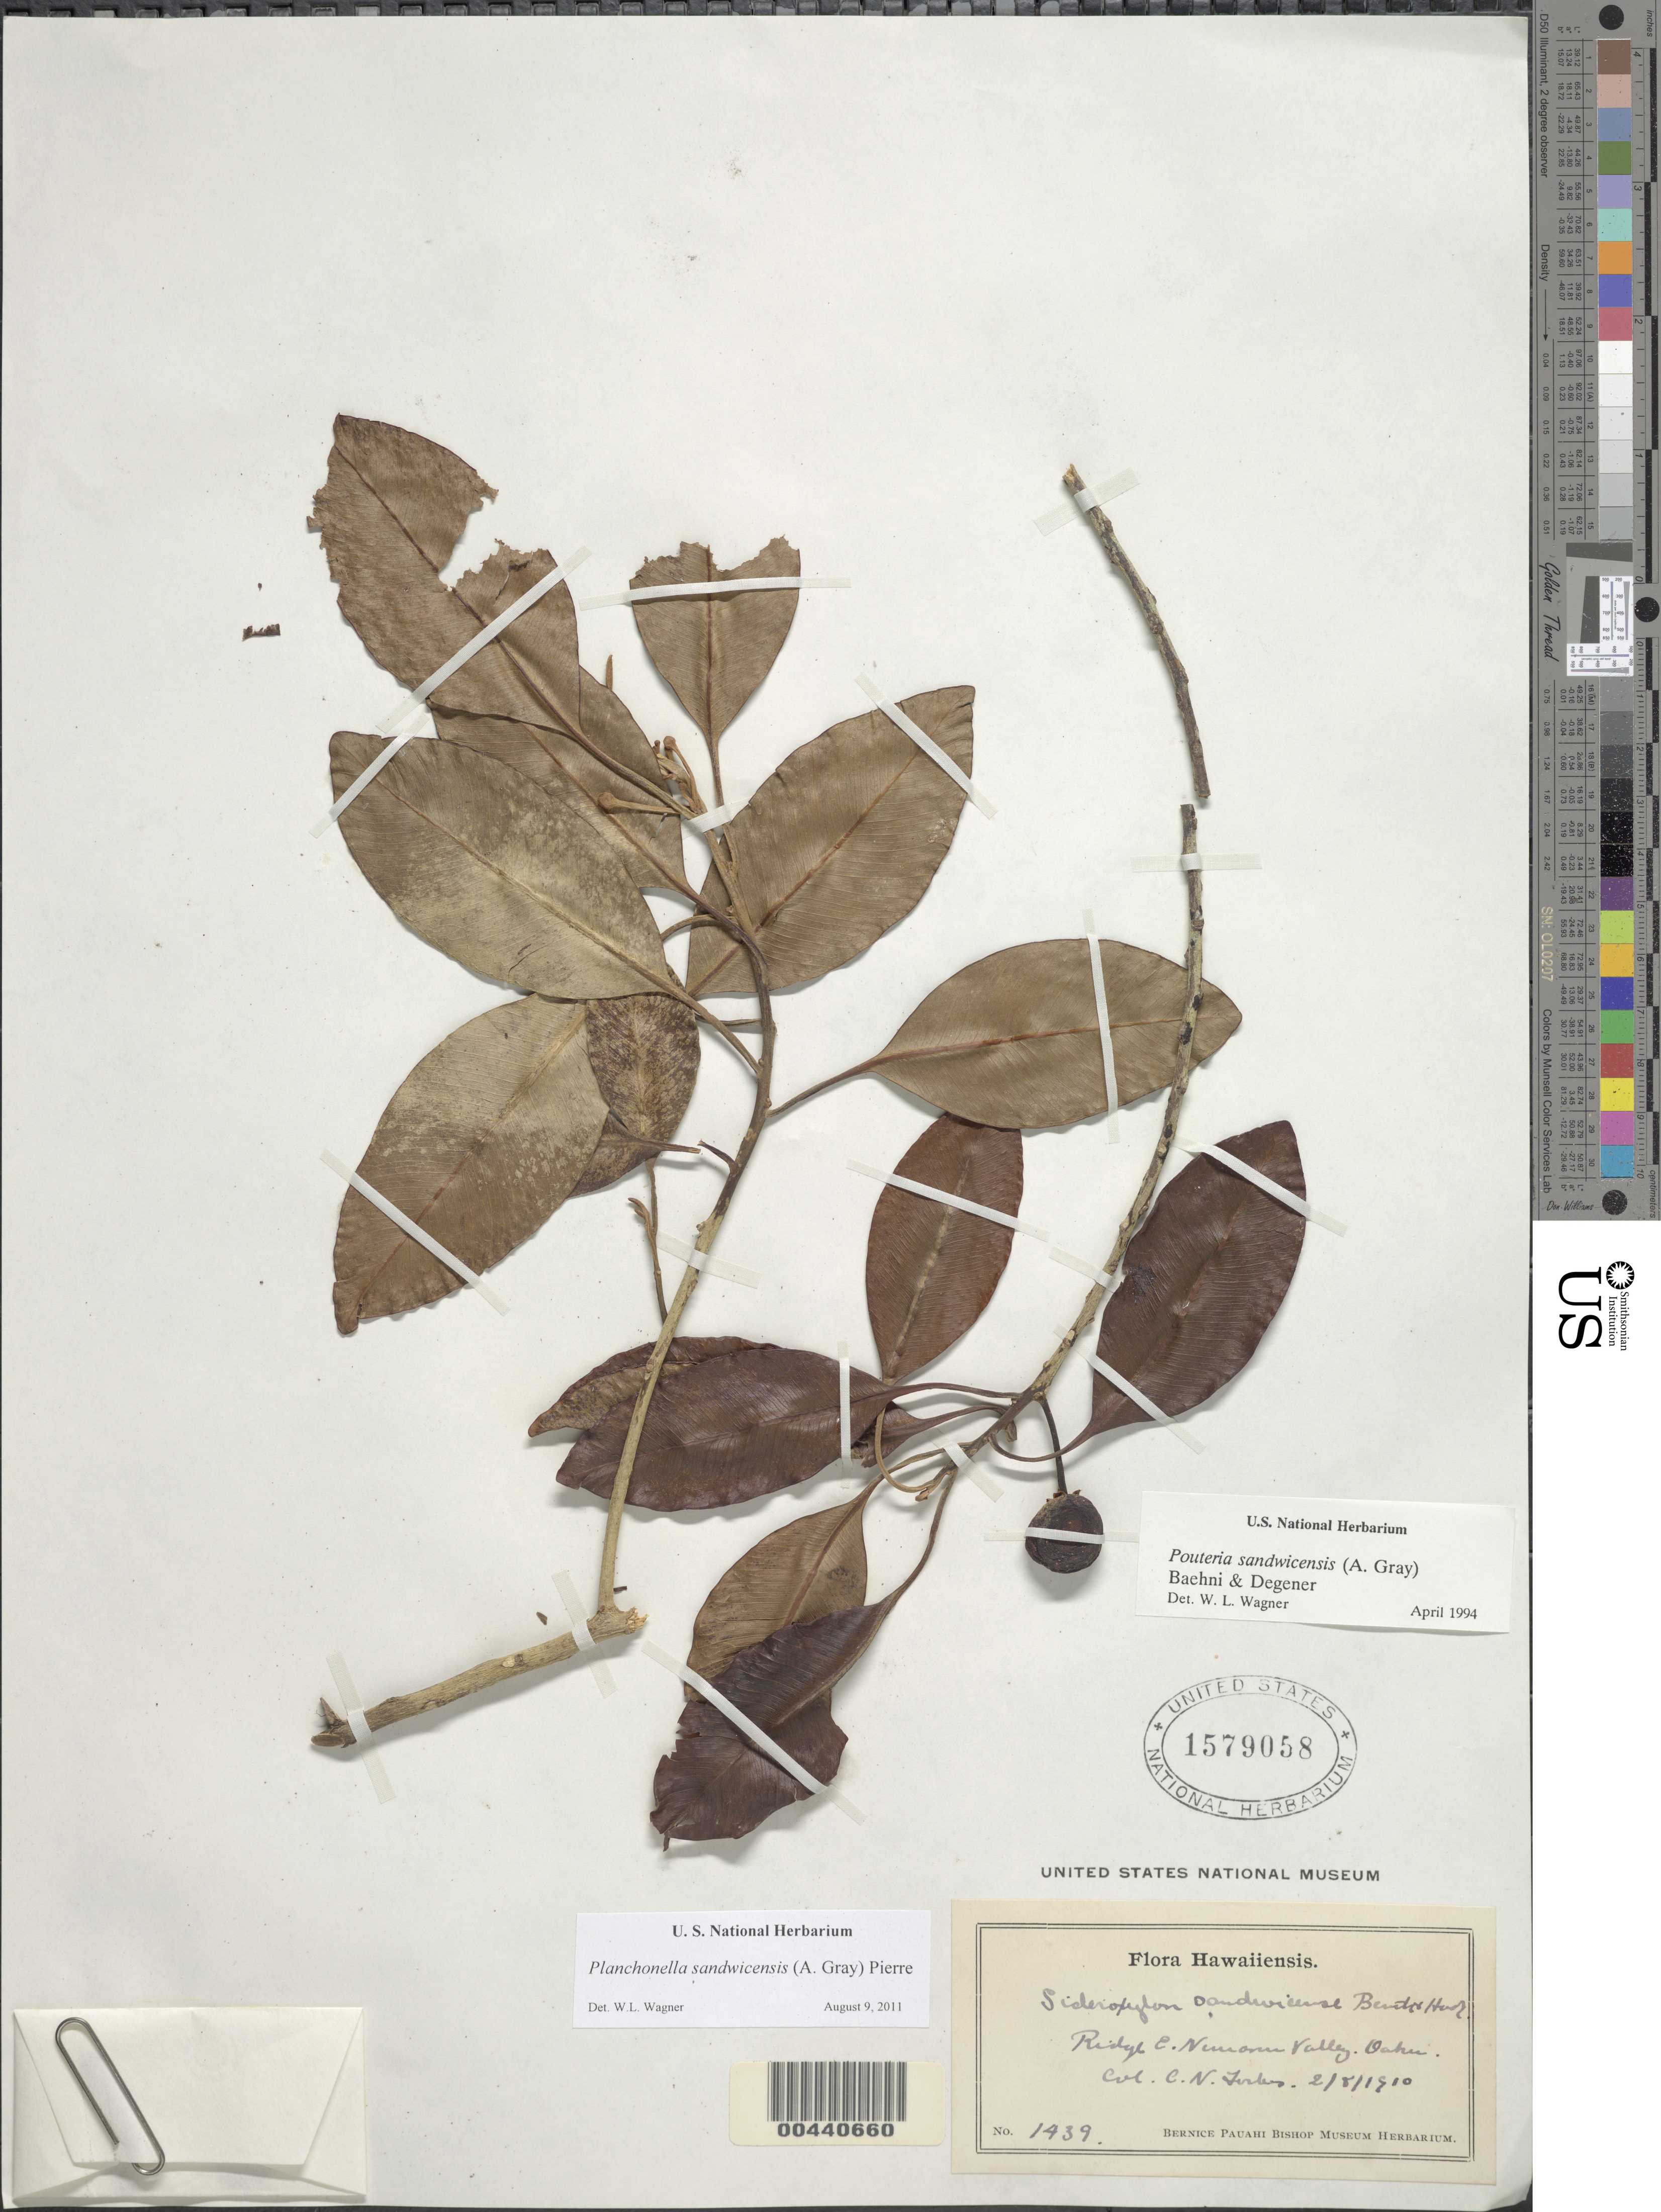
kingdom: Plantae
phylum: Tracheophyta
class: Magnoliopsida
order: Ericales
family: Sapotaceae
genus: Planchonella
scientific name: Planchonella sandwicensis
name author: (A. Gray) Pierre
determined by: Havran, J. C.; et al.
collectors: C. N. Forbes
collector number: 1439.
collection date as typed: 8 Feb 1910 to 2 Aug 1910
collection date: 1910-02-08/1910-08-02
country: United States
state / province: Hawaii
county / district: Honolulu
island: Oahu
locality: Ridge E Nuuanu Valley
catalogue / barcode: US 1579058